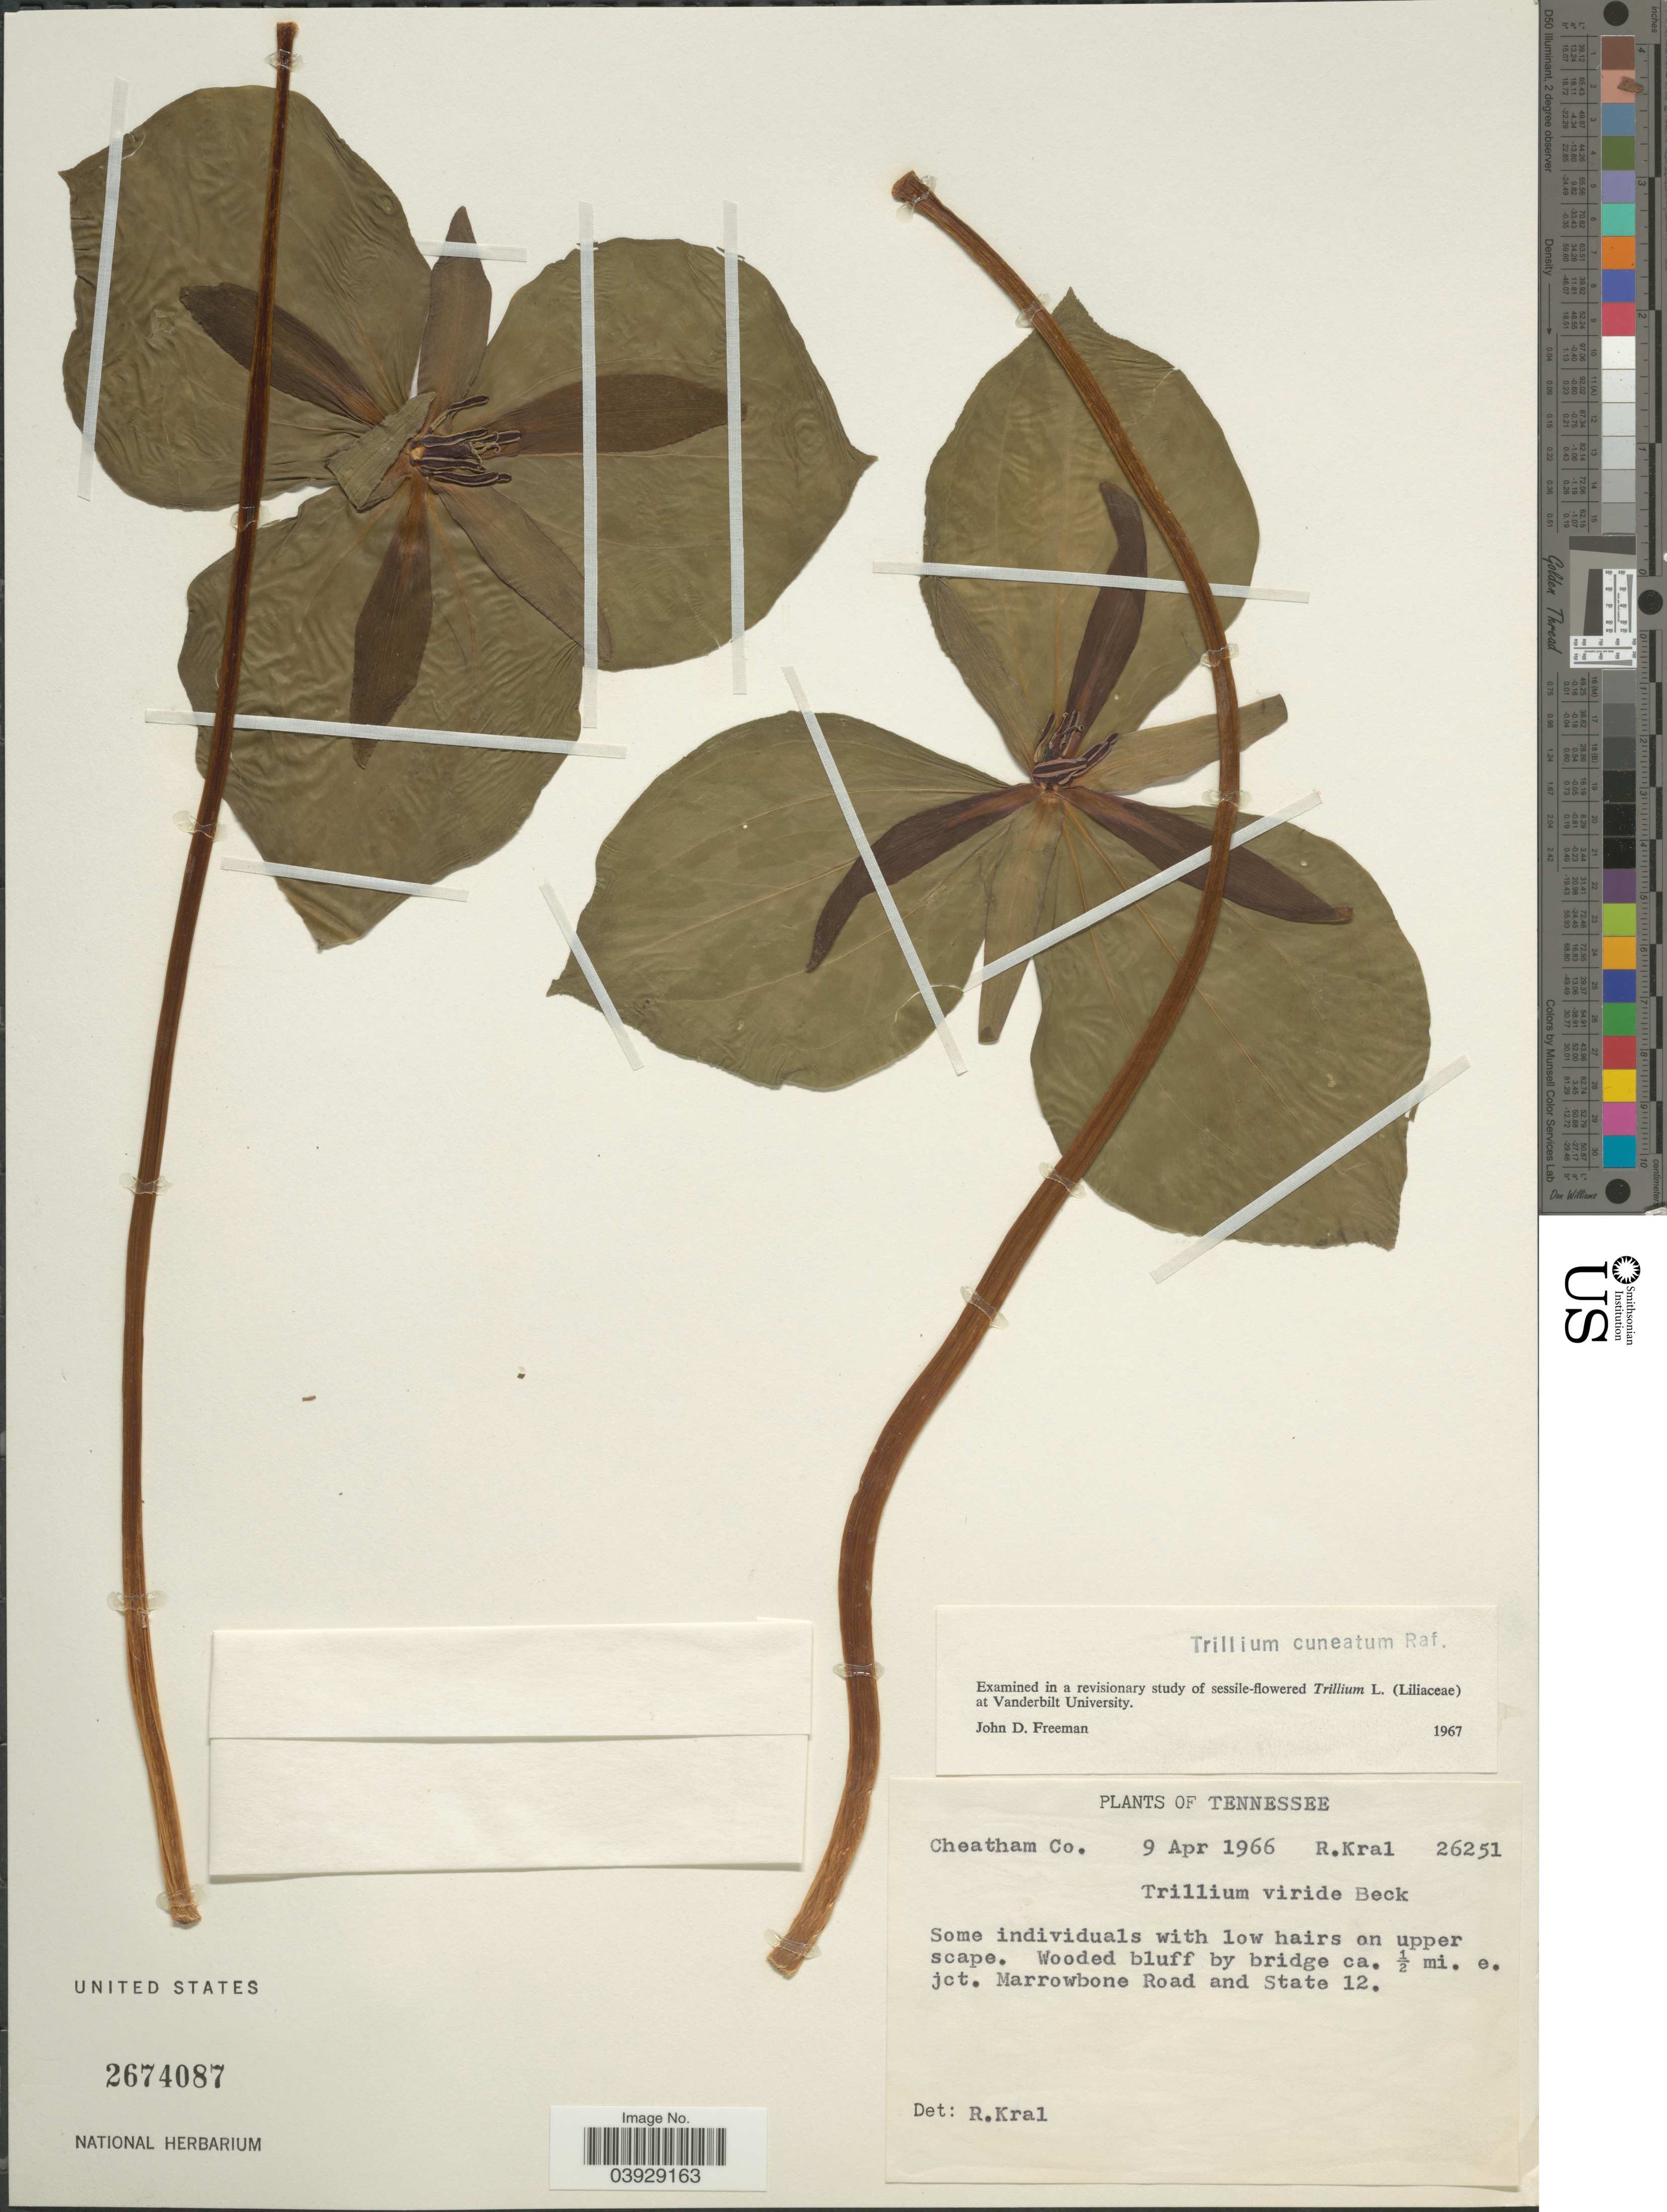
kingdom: Plantae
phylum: Tracheophyta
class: Liliopsida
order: Liliales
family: Melanthiaceae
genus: Trillium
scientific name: Trillium cuneatum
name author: Raf.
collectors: R. Kral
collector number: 26251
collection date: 1966-04-09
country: United States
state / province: Tennessee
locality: Cheatham Co. Wooded bluff by bridge ca. ½ mi. e. jct. Marrowbone Road and State 12.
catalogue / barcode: US 2674087